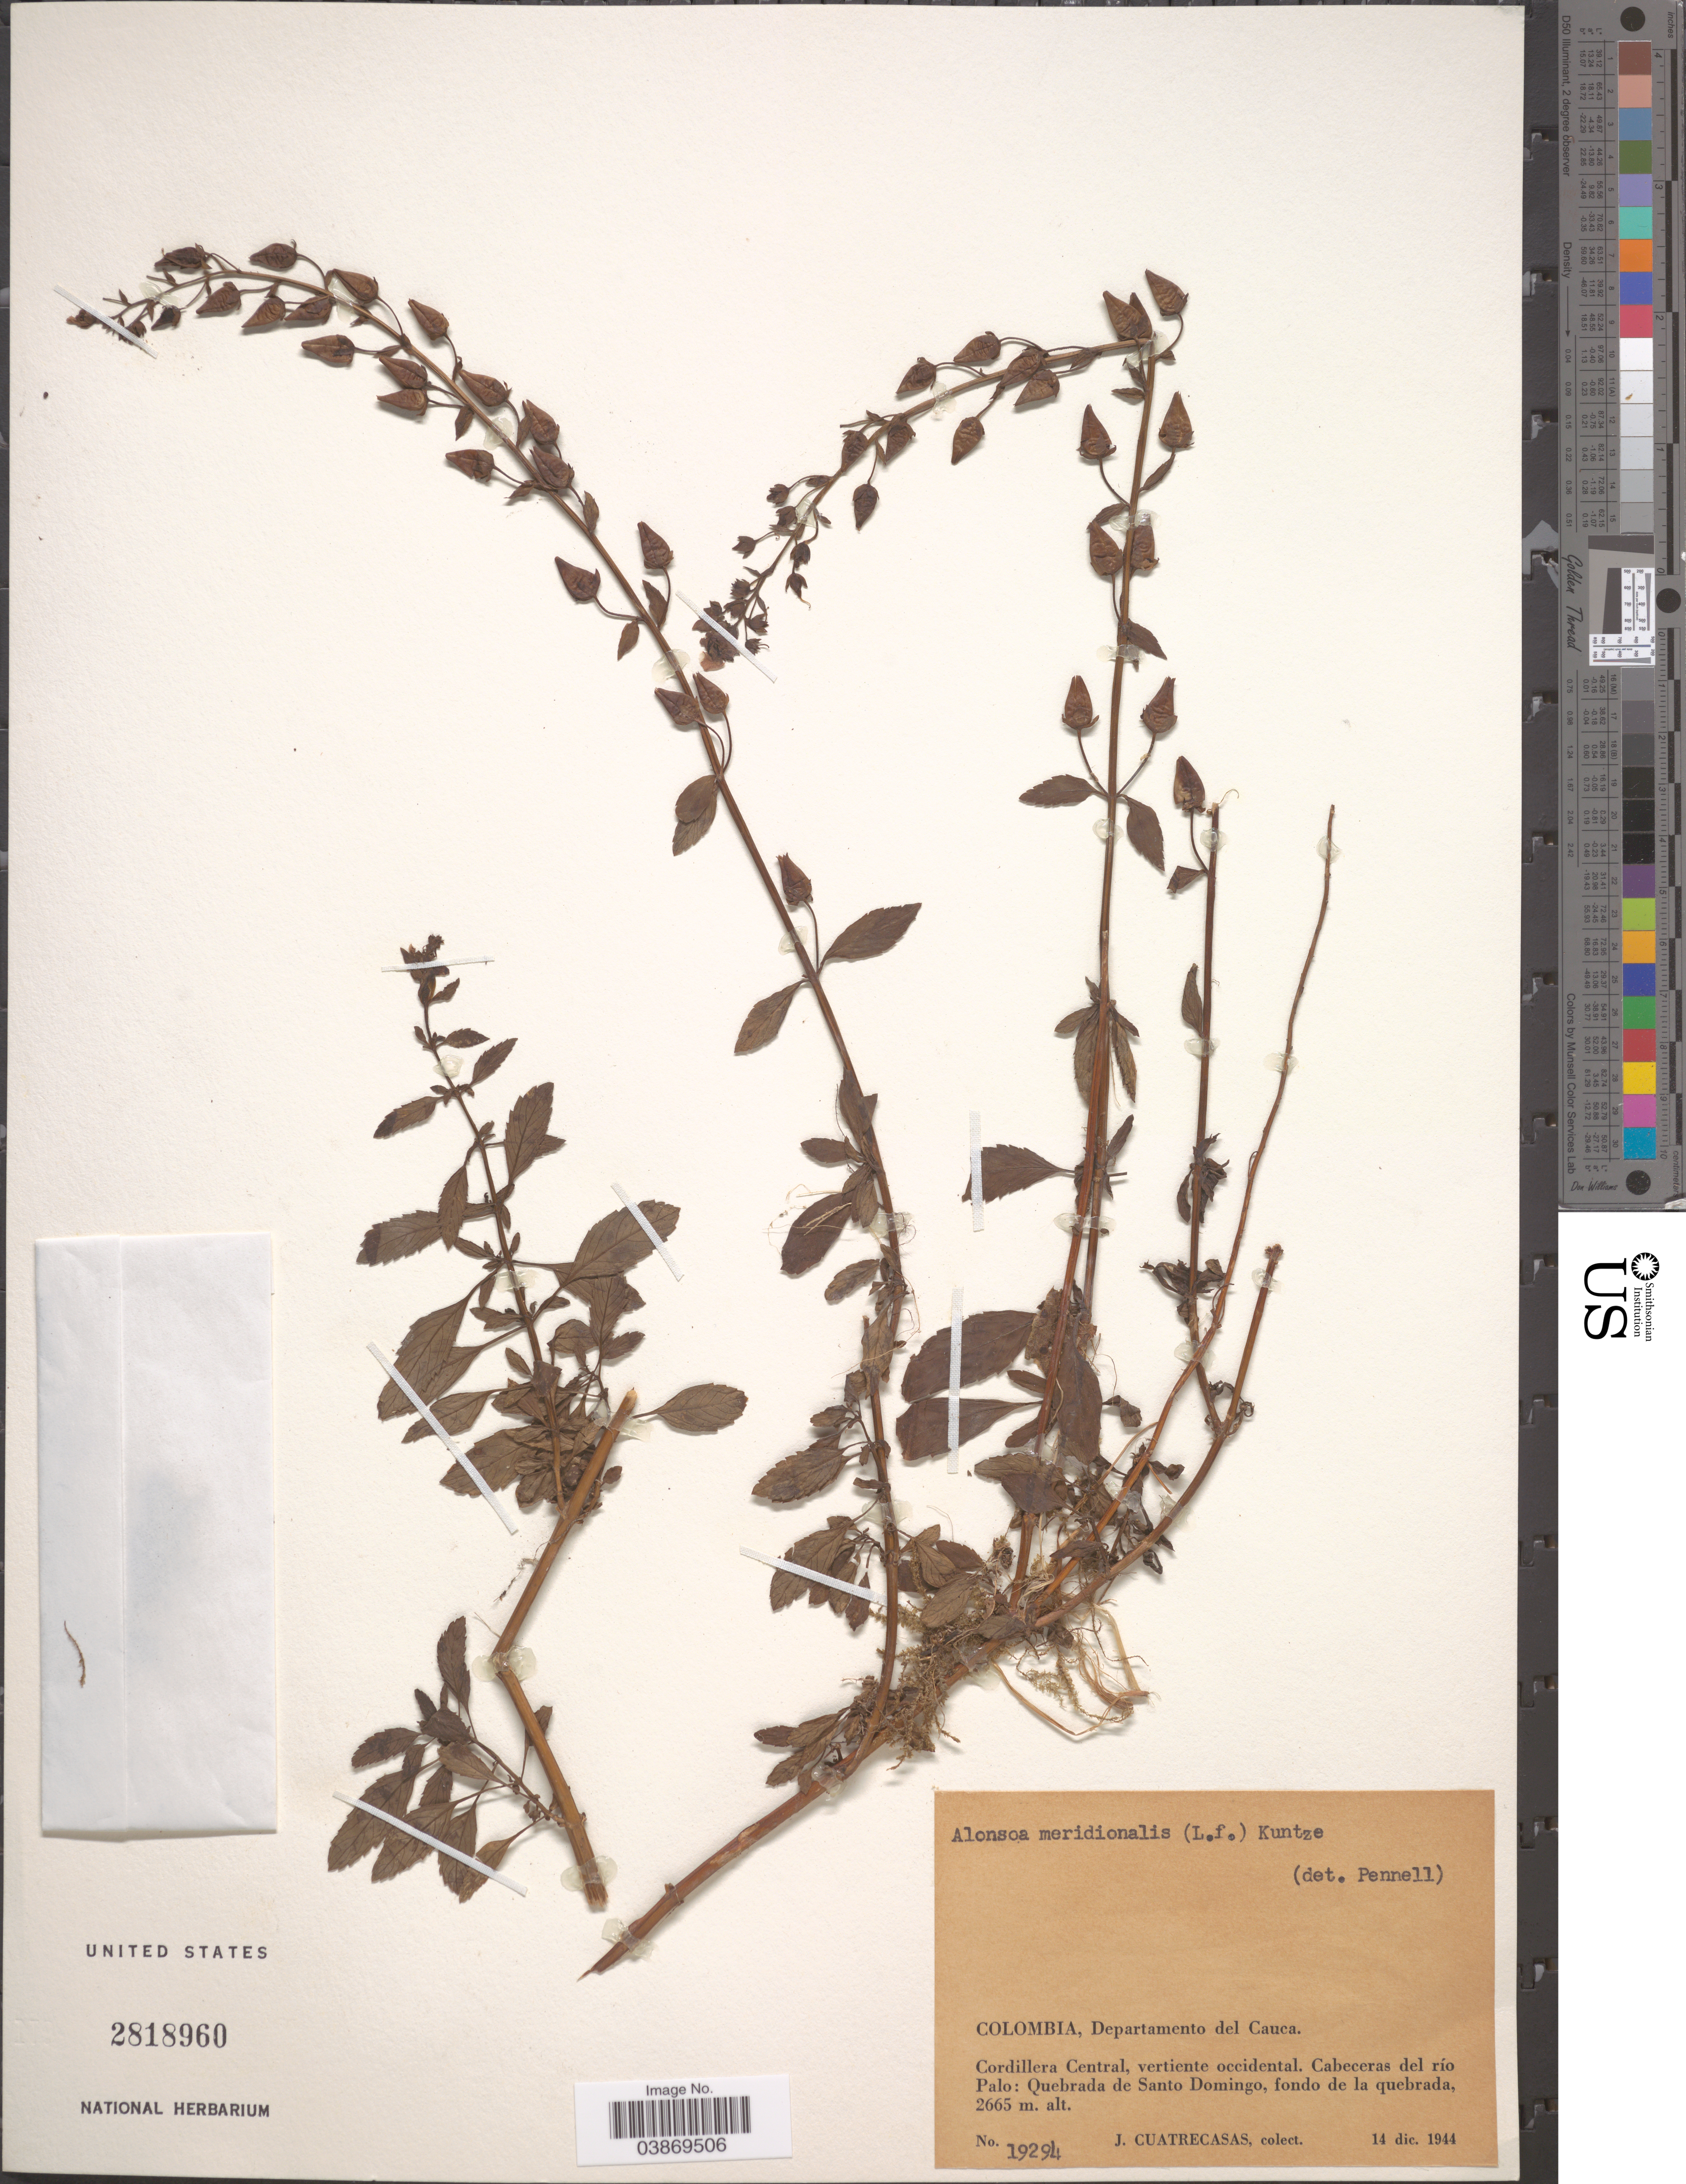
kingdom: Plantae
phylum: Tracheophyta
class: Magnoliopsida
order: Lamiales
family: Scrophulariaceae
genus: Alonsoa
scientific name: Alonsoa meridionalis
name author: (L. f.) Kuntze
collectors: J. Cuatrecasas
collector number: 19294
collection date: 1944-12-14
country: Colombia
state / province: Cauca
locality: Departamento del Cauca. Cordillera Central, vertiente occidental. Cabeceras del río Palo: Quebrada de Santo Domingo, fondo de la quebrada.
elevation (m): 2665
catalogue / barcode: US 2818960